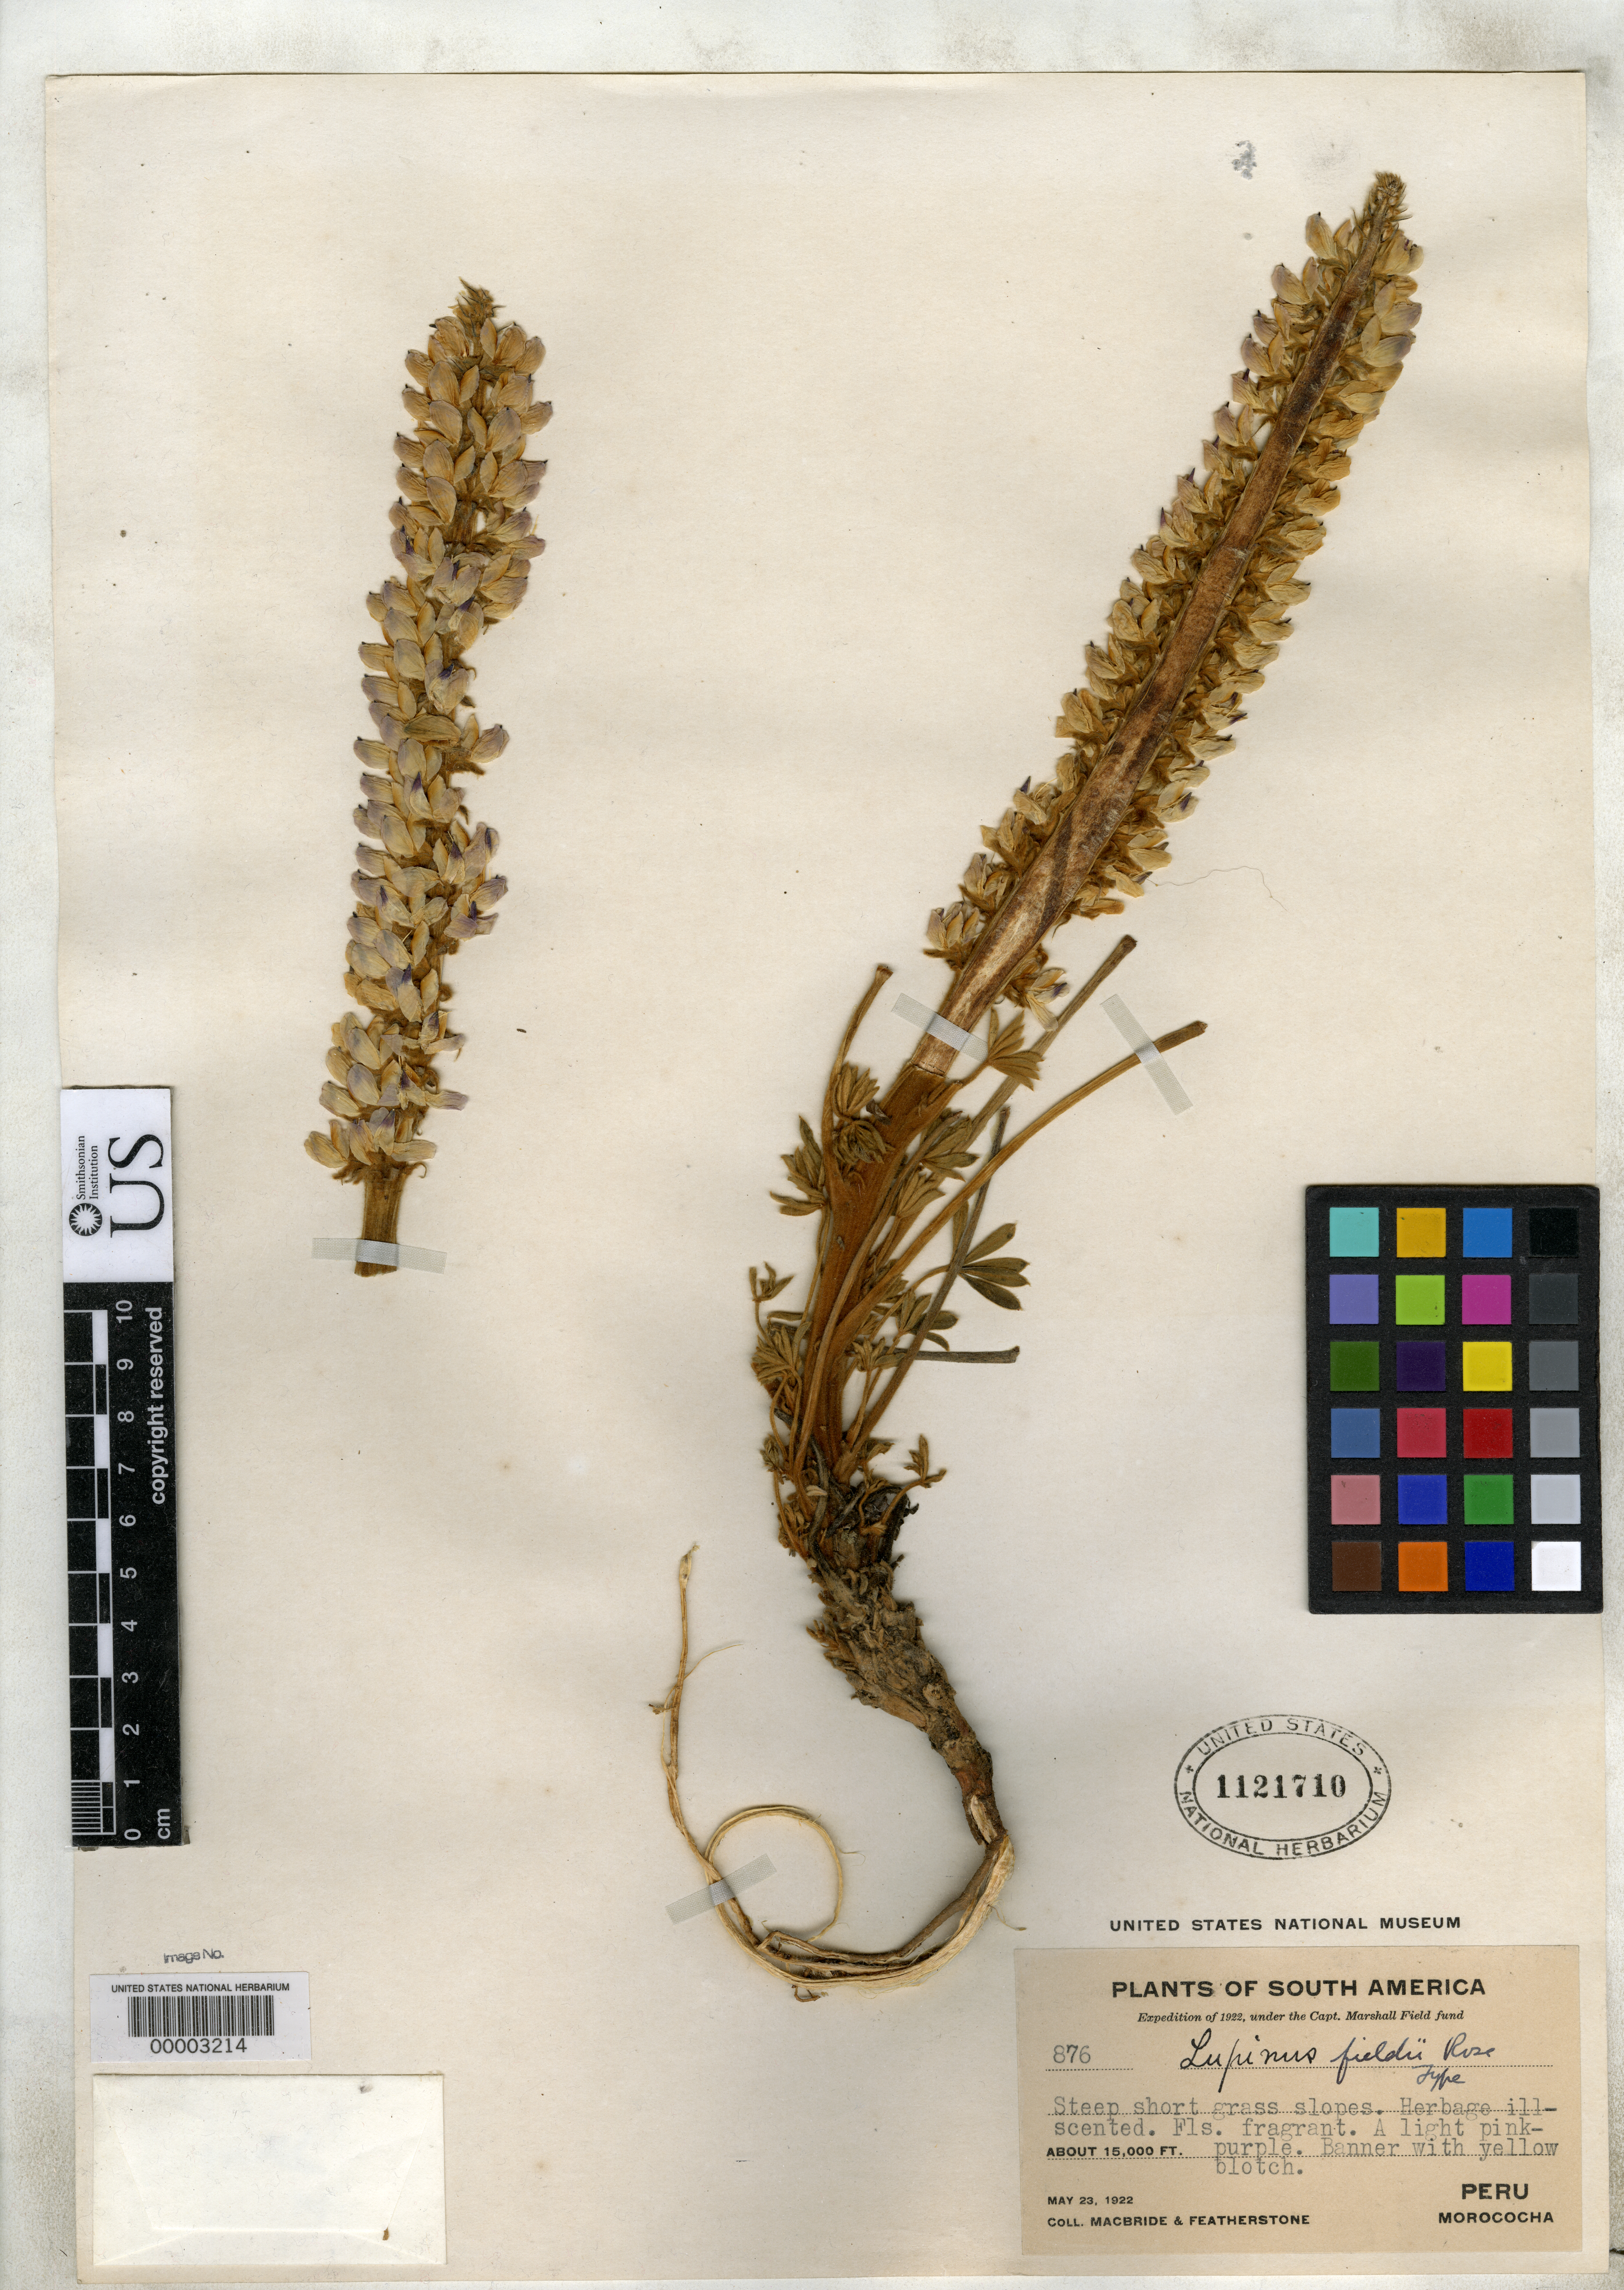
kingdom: Plantae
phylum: Tracheophyta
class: Magnoliopsida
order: Fabales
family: Fabaceae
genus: Lupinus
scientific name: Lupinus fieldii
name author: Rose ex J.F. Macbr.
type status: Isotype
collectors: J. F. Macbride & W. Featherstone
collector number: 876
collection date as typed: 23 May 1922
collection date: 1922-05-23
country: Peru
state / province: Junín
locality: Morococha.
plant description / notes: US duplicate annotated as "type" but protologue explicitly designates "Type" at Field Museum.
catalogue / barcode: US 1121710